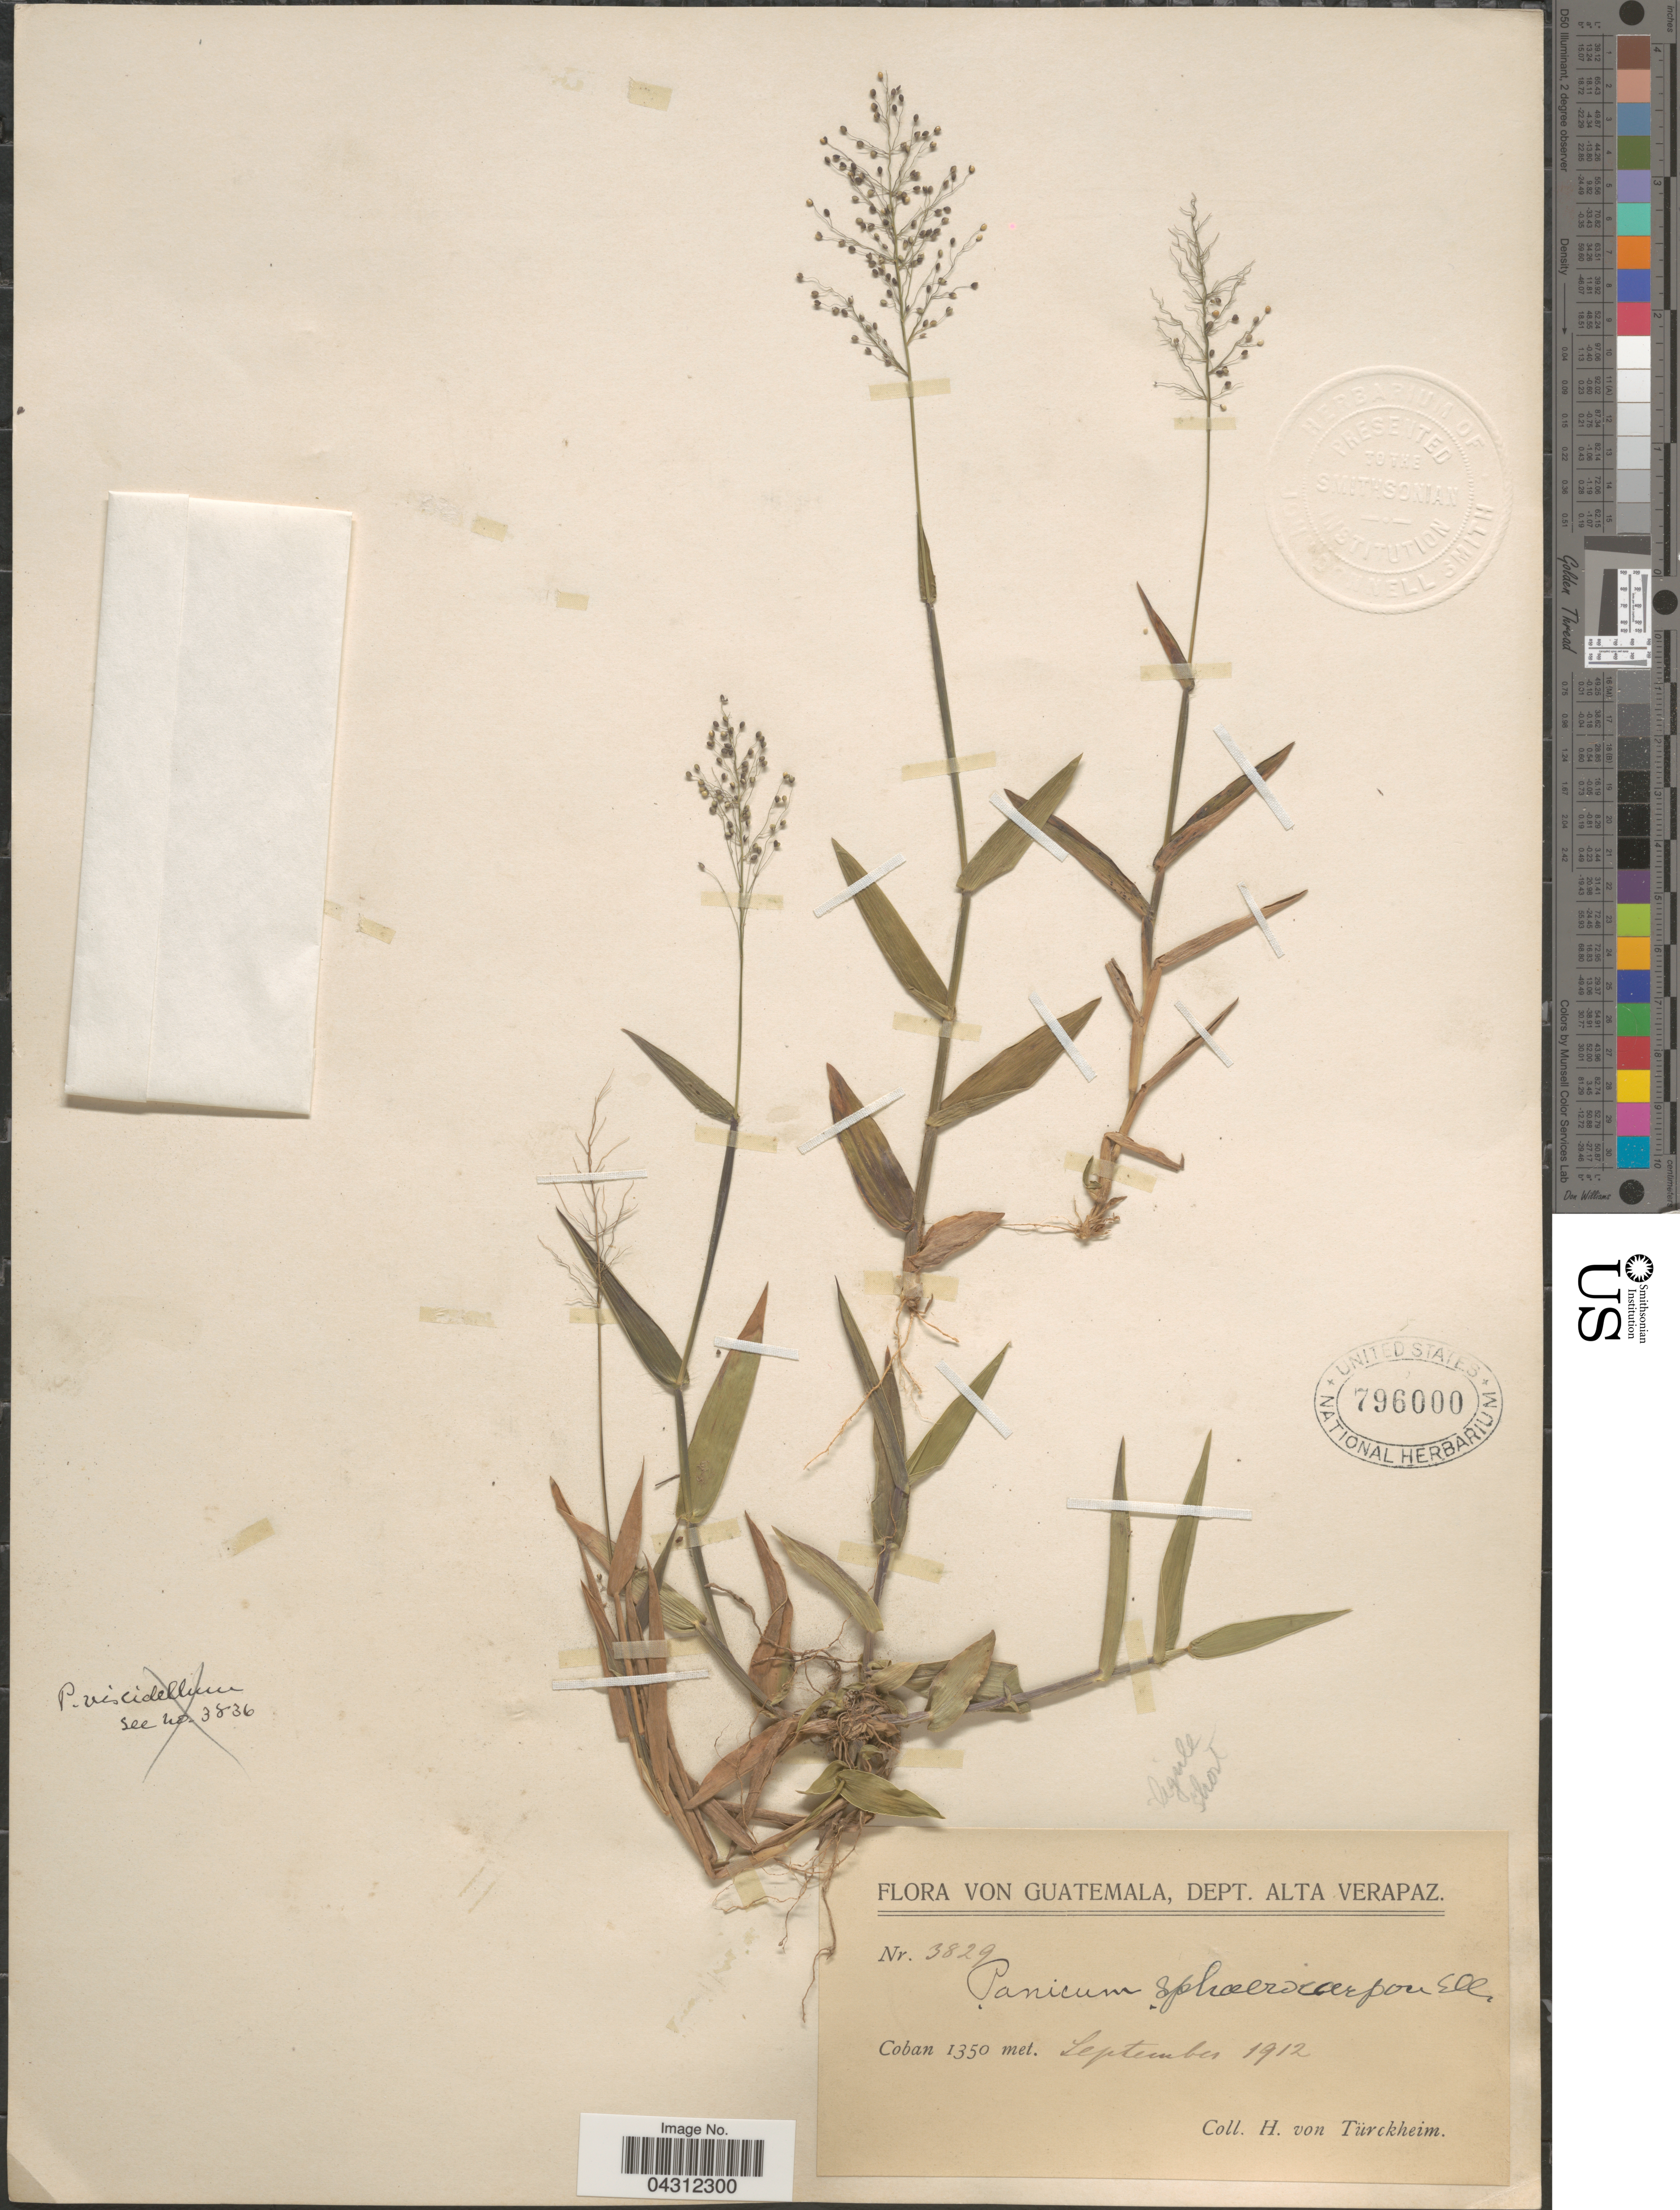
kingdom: Plantae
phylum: Tracheophyta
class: Liliopsida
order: Poales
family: Poaceae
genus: Dichanthelium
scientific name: Dichanthelium sphaerocarpon var. sphaerocarpon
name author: (Elliott) Gould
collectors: H. von Türckheim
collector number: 3829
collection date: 1912-09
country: Guatemala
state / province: Alta Verapaz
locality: Dept. Alta Verapaz. Coban.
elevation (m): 1350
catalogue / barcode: US 796000